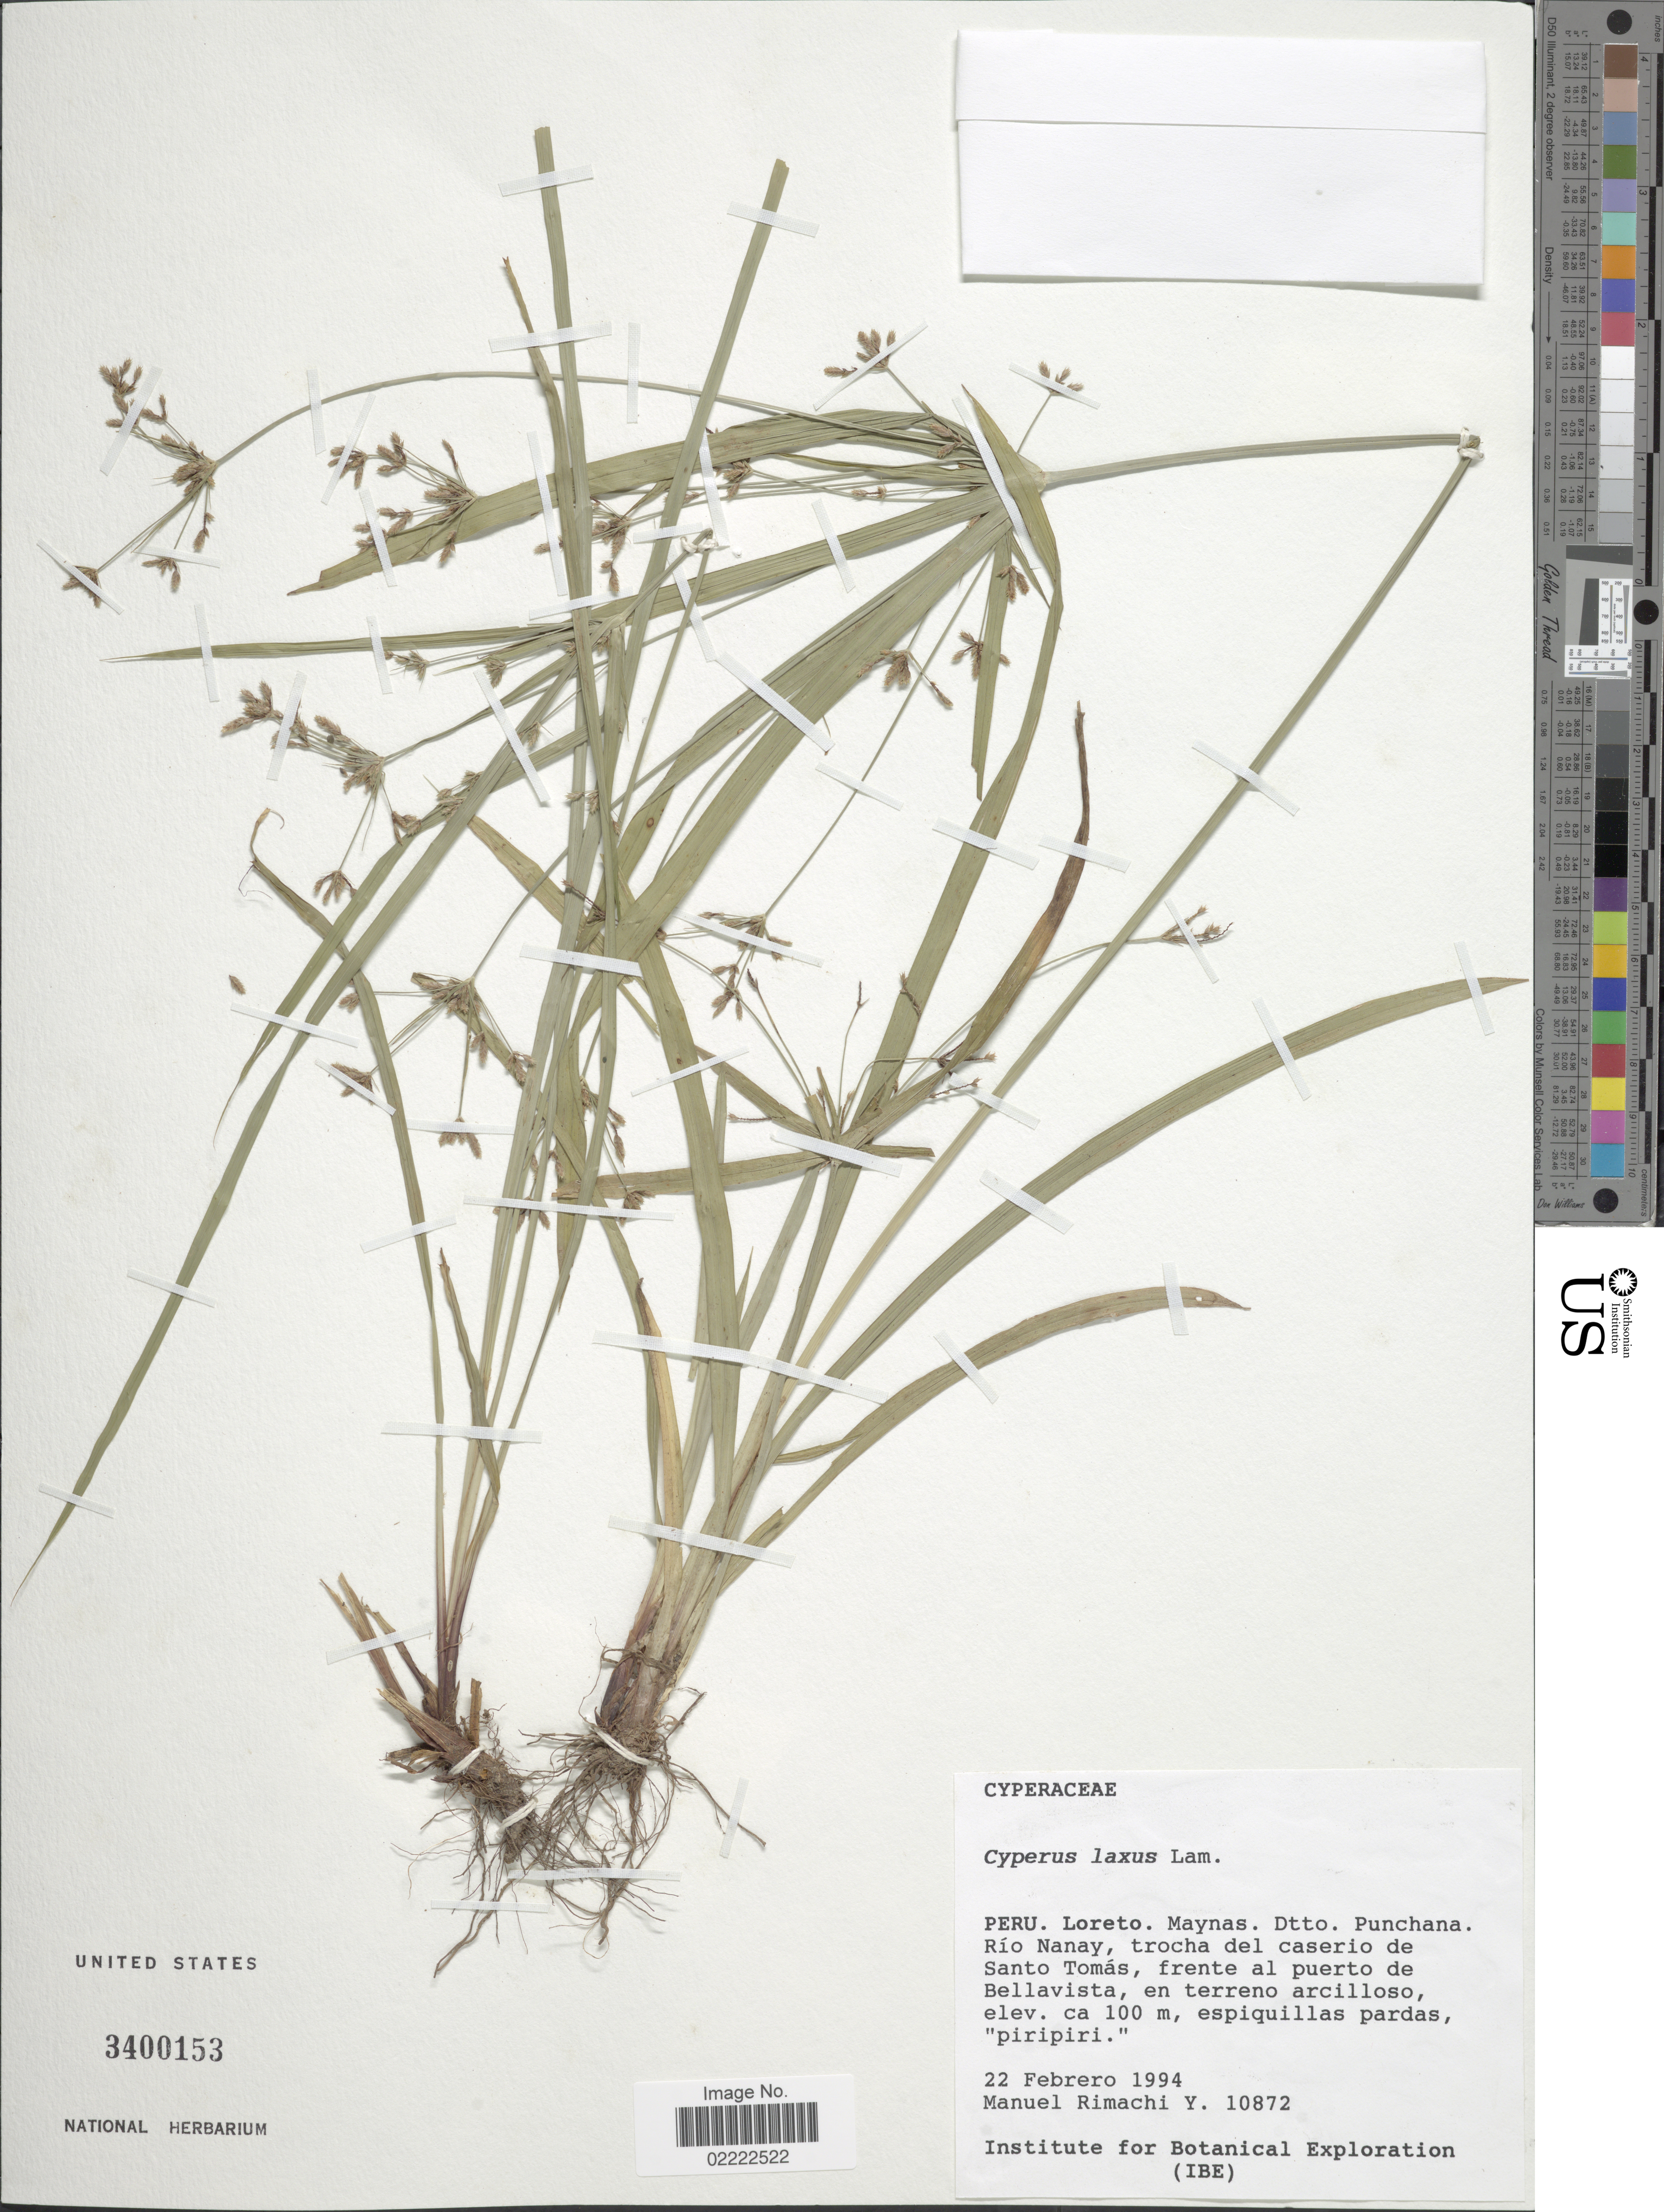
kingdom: Plantae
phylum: Tracheophyta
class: Liliopsida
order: Poales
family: Cyperaceae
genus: Cyperus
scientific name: Cyperus laxus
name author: Lam.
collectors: M. Rimachi Y.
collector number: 10872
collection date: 1994-02-22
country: Peru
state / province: Loreto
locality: Maynas, Dtto. Punchana, Rio Nanay, trocha del caserio de Santo Tomas, frente al puerto de Bellavista, en terreno arcilloso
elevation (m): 100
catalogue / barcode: US 3400153